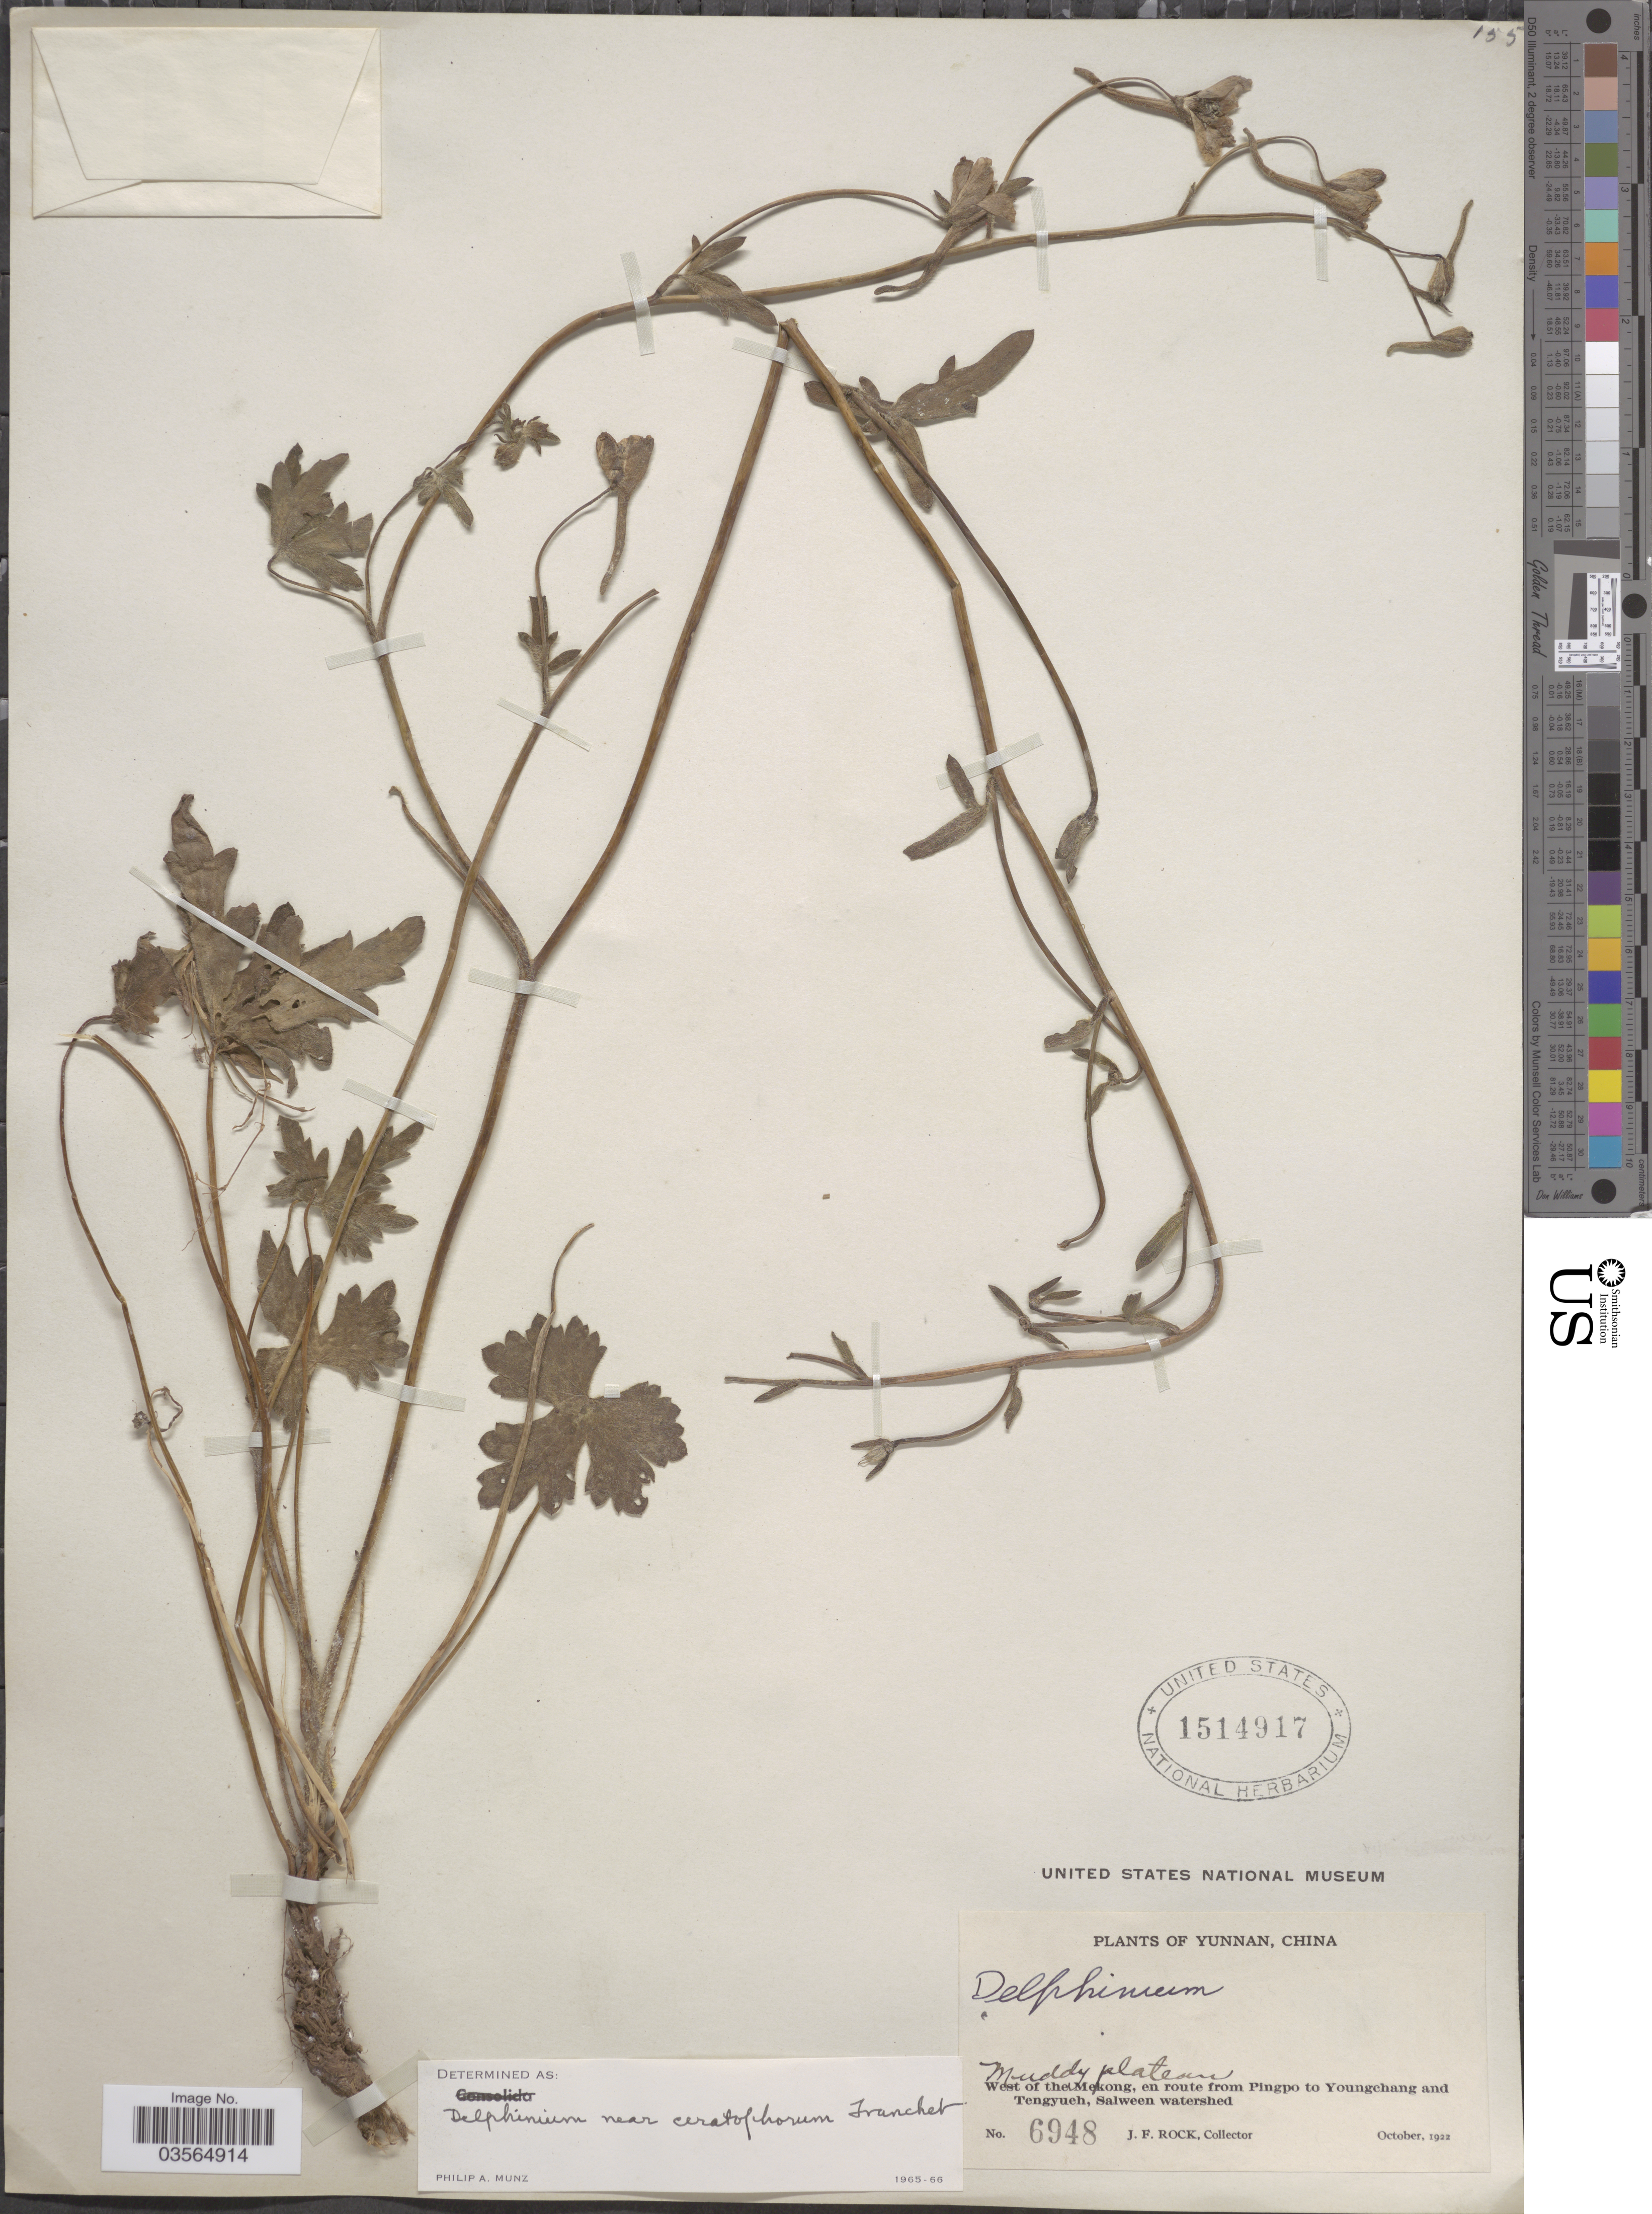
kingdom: Plantae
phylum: Tracheophyta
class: Magnoliopsida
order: Ranunculales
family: Ranunculaceae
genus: Delphinium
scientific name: Delphinium ceratophorum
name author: Franch.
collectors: J. Rock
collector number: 6948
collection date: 1922-10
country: China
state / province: Yunnan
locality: West of the Mekong, en route from Pingpo to Youngchang and Tengyueh, Salween watershed.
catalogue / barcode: US 1514917